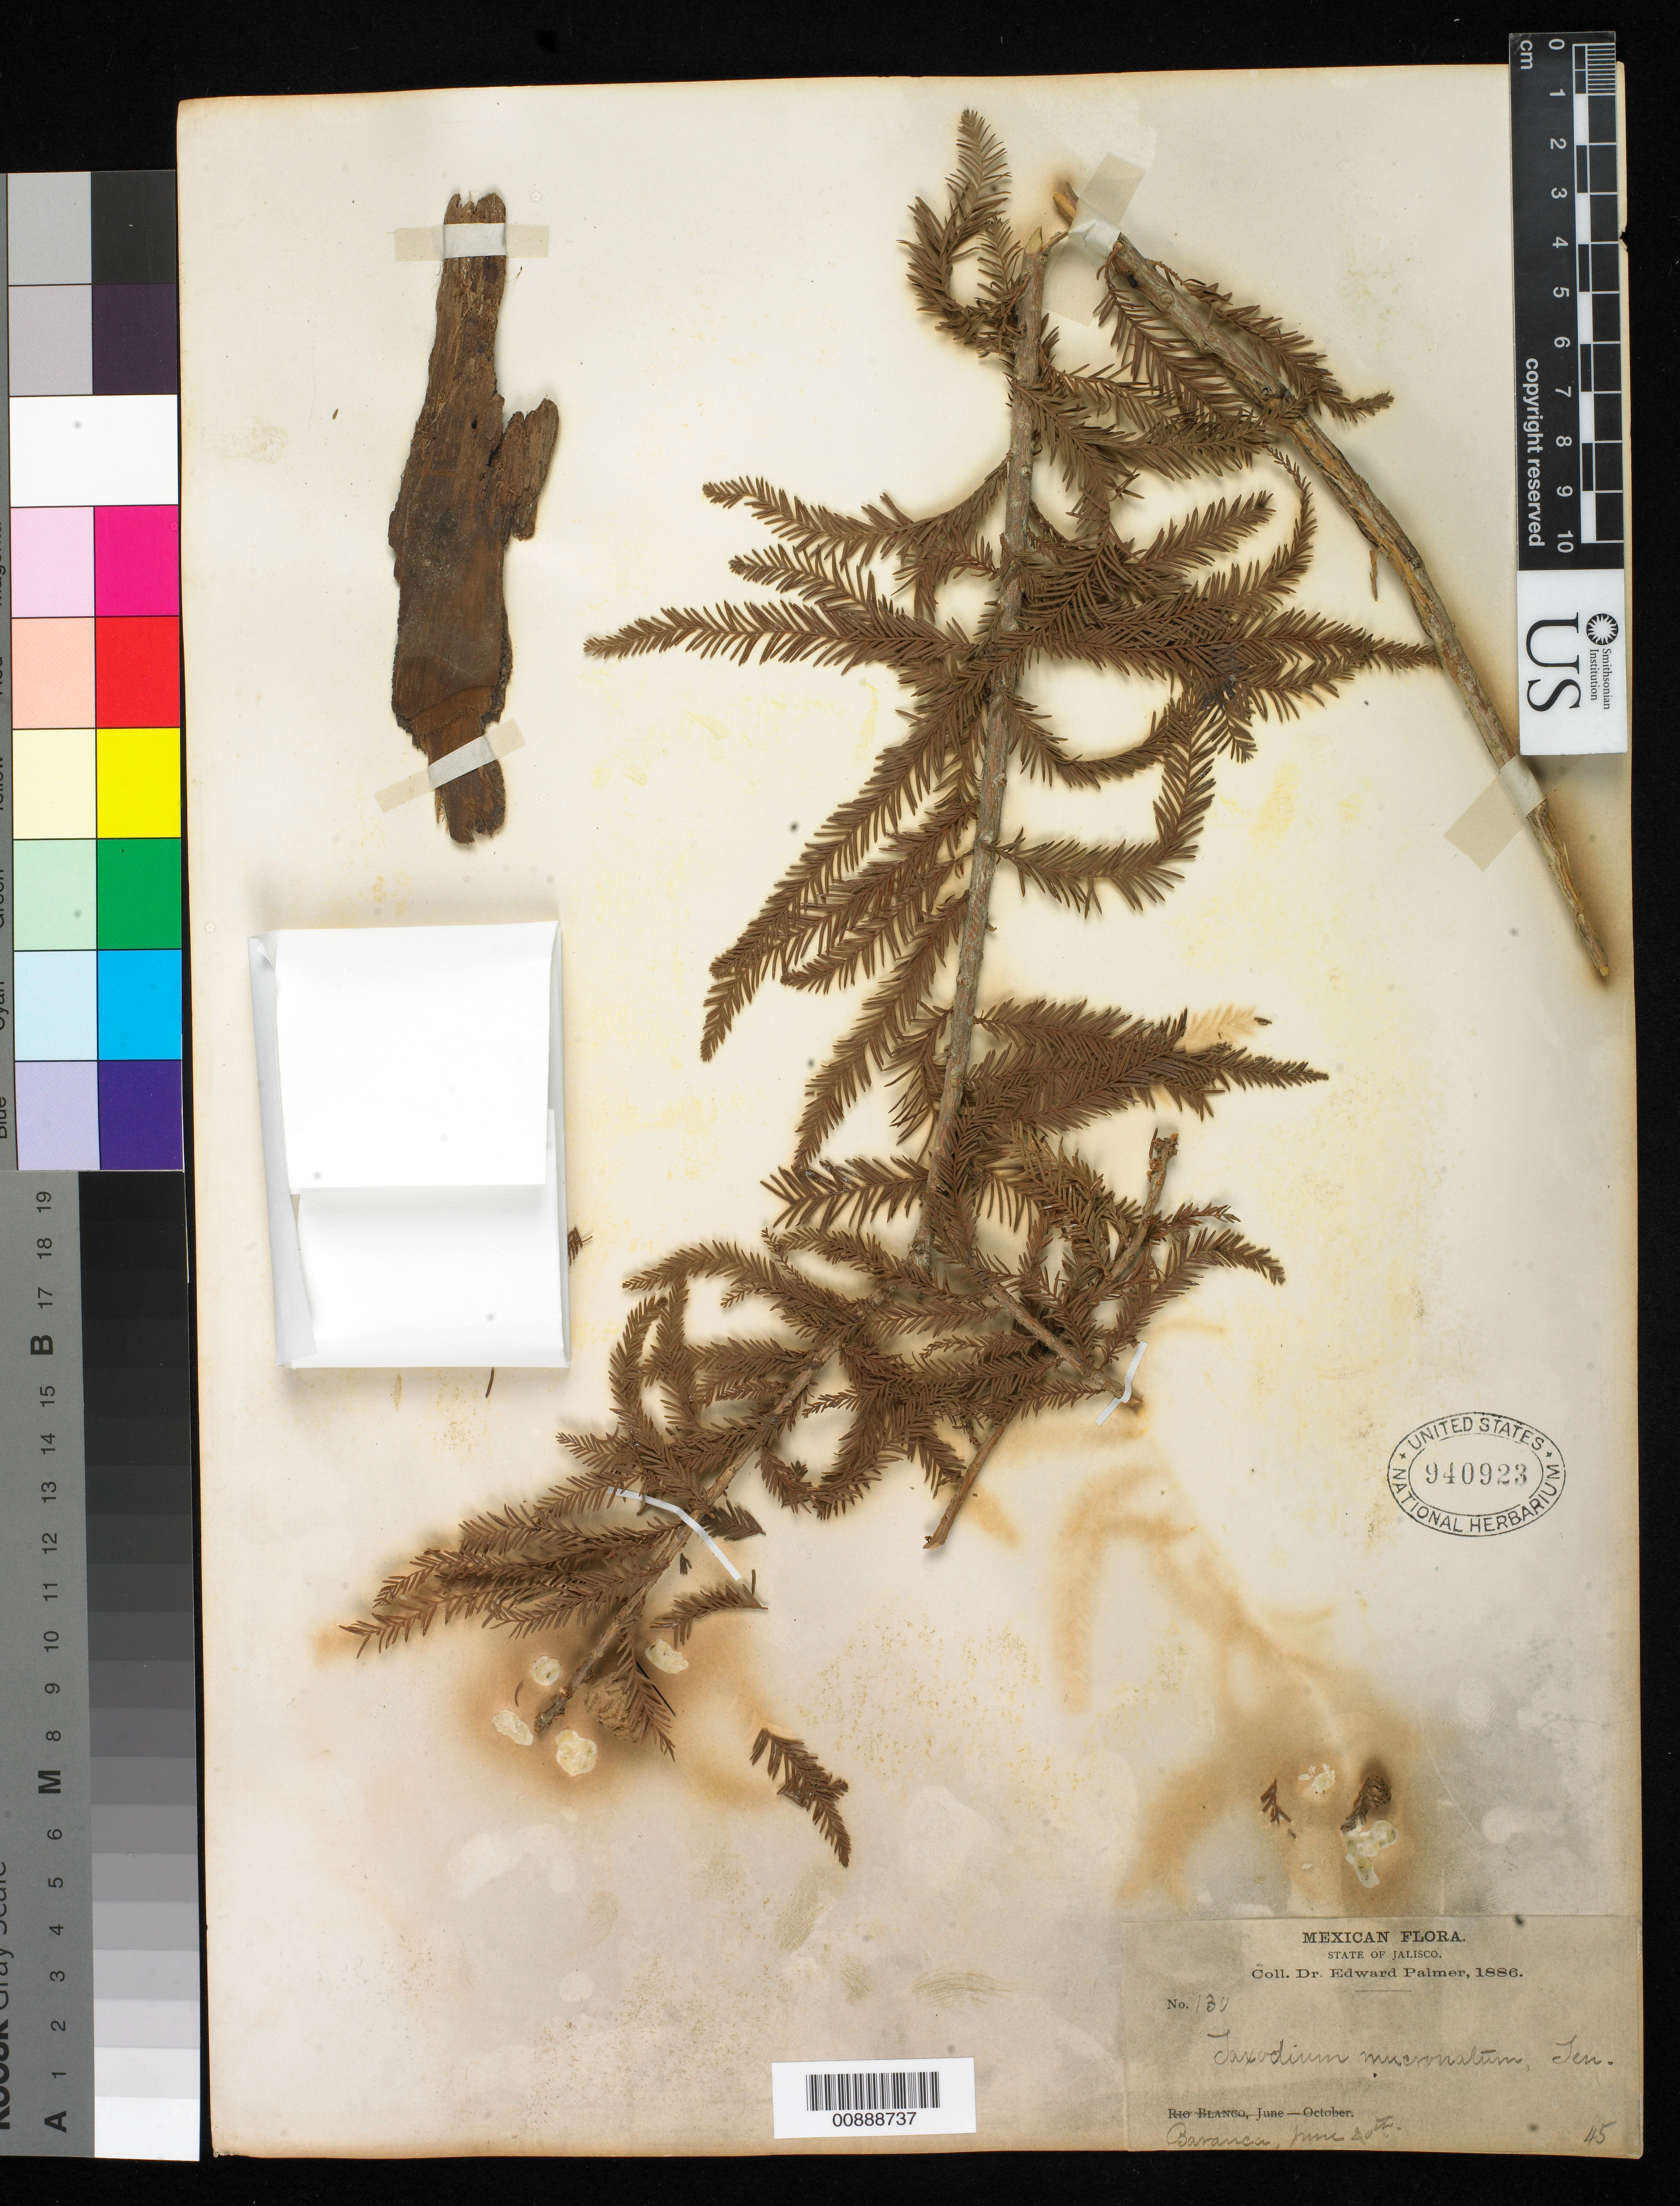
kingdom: Plantae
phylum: Tracheophyta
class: Pinopsida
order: Pinales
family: Cupressaceae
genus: Taxodium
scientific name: Taxodium mucronatum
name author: Ten.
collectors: E. Palmer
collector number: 130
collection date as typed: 20 Jun 1886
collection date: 1886-06-20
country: Mexico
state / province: Jalisco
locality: Barranca, Jalisco.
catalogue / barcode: US 940923